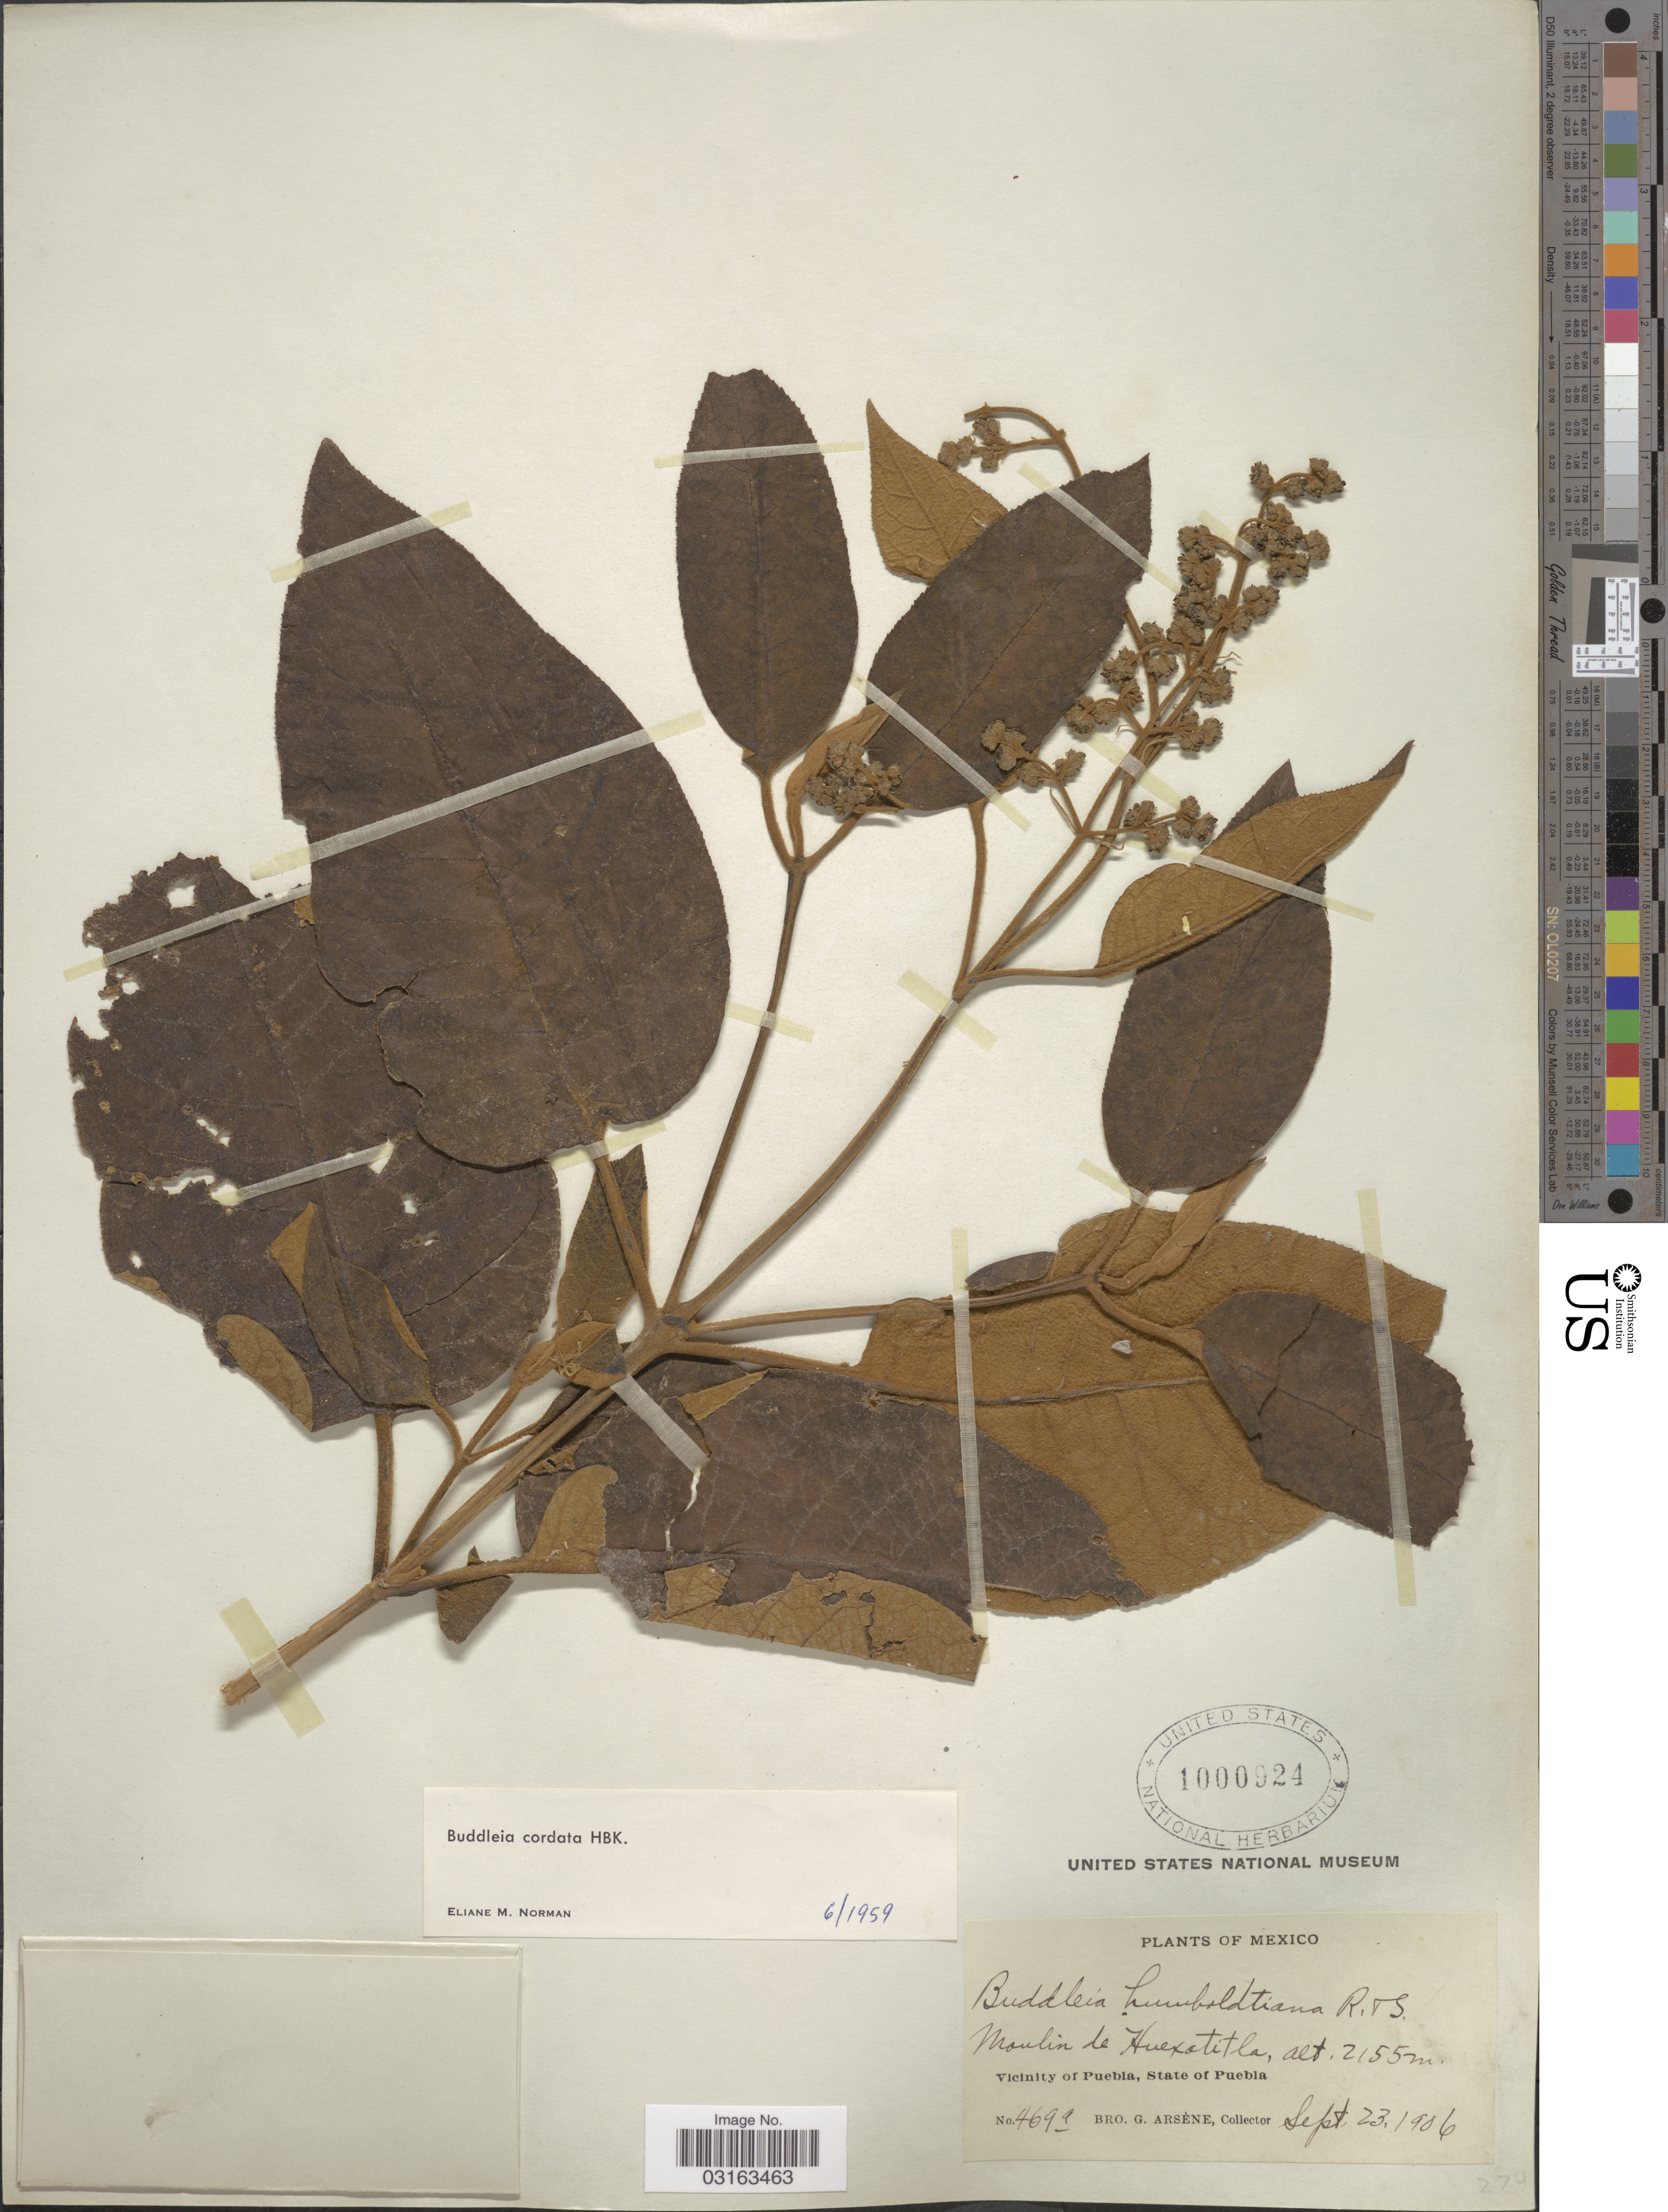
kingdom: Plantae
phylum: Tracheophyta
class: Magnoliopsida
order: Lamiales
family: Scrophulariaceae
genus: Buddleja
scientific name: Buddleja cordata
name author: Kunth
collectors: Bro. G. Arsène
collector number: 469a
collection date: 1906-09-23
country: Mexico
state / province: Puebla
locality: Moulin de Huexotitla. Vicinity of Puebla.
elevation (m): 2155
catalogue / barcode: US 1000924